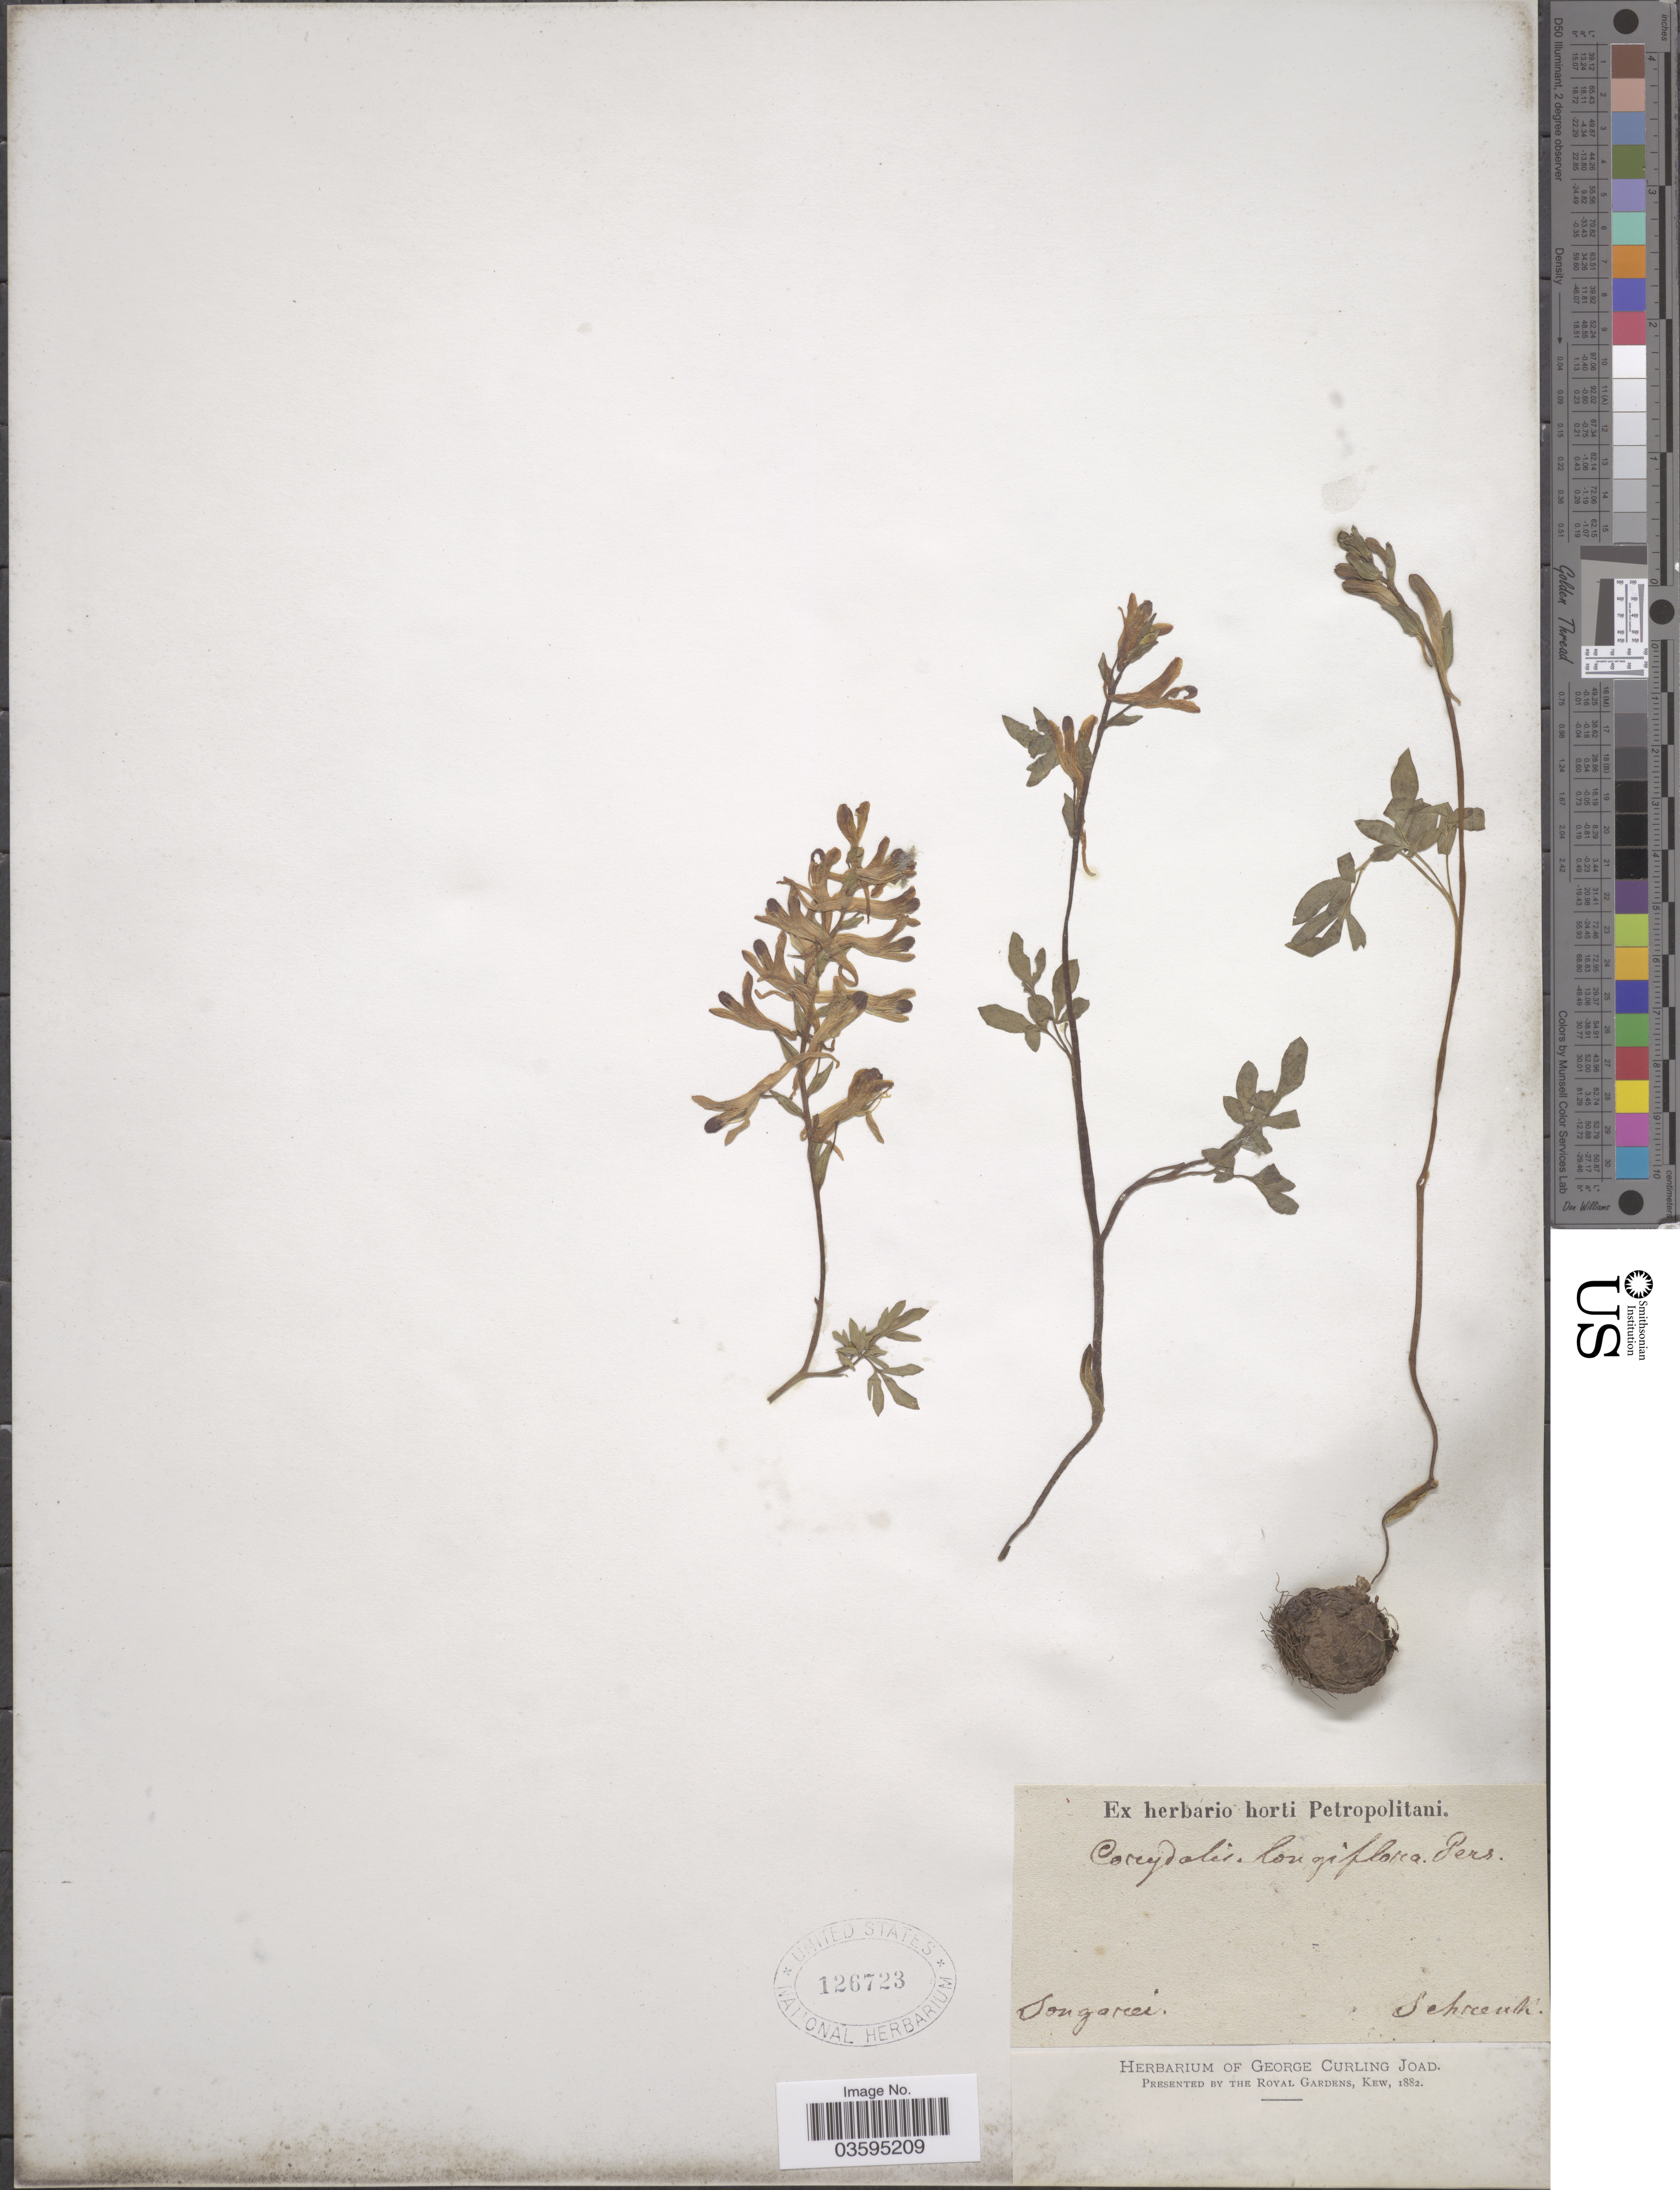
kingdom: Plantae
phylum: Tracheophyta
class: Magnoliopsida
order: Ranunculales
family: Papaveraceae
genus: Corydalis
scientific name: Corydalis longiflora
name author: Pers.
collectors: A.G. Schrenk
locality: Songorei.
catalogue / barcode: US 126723